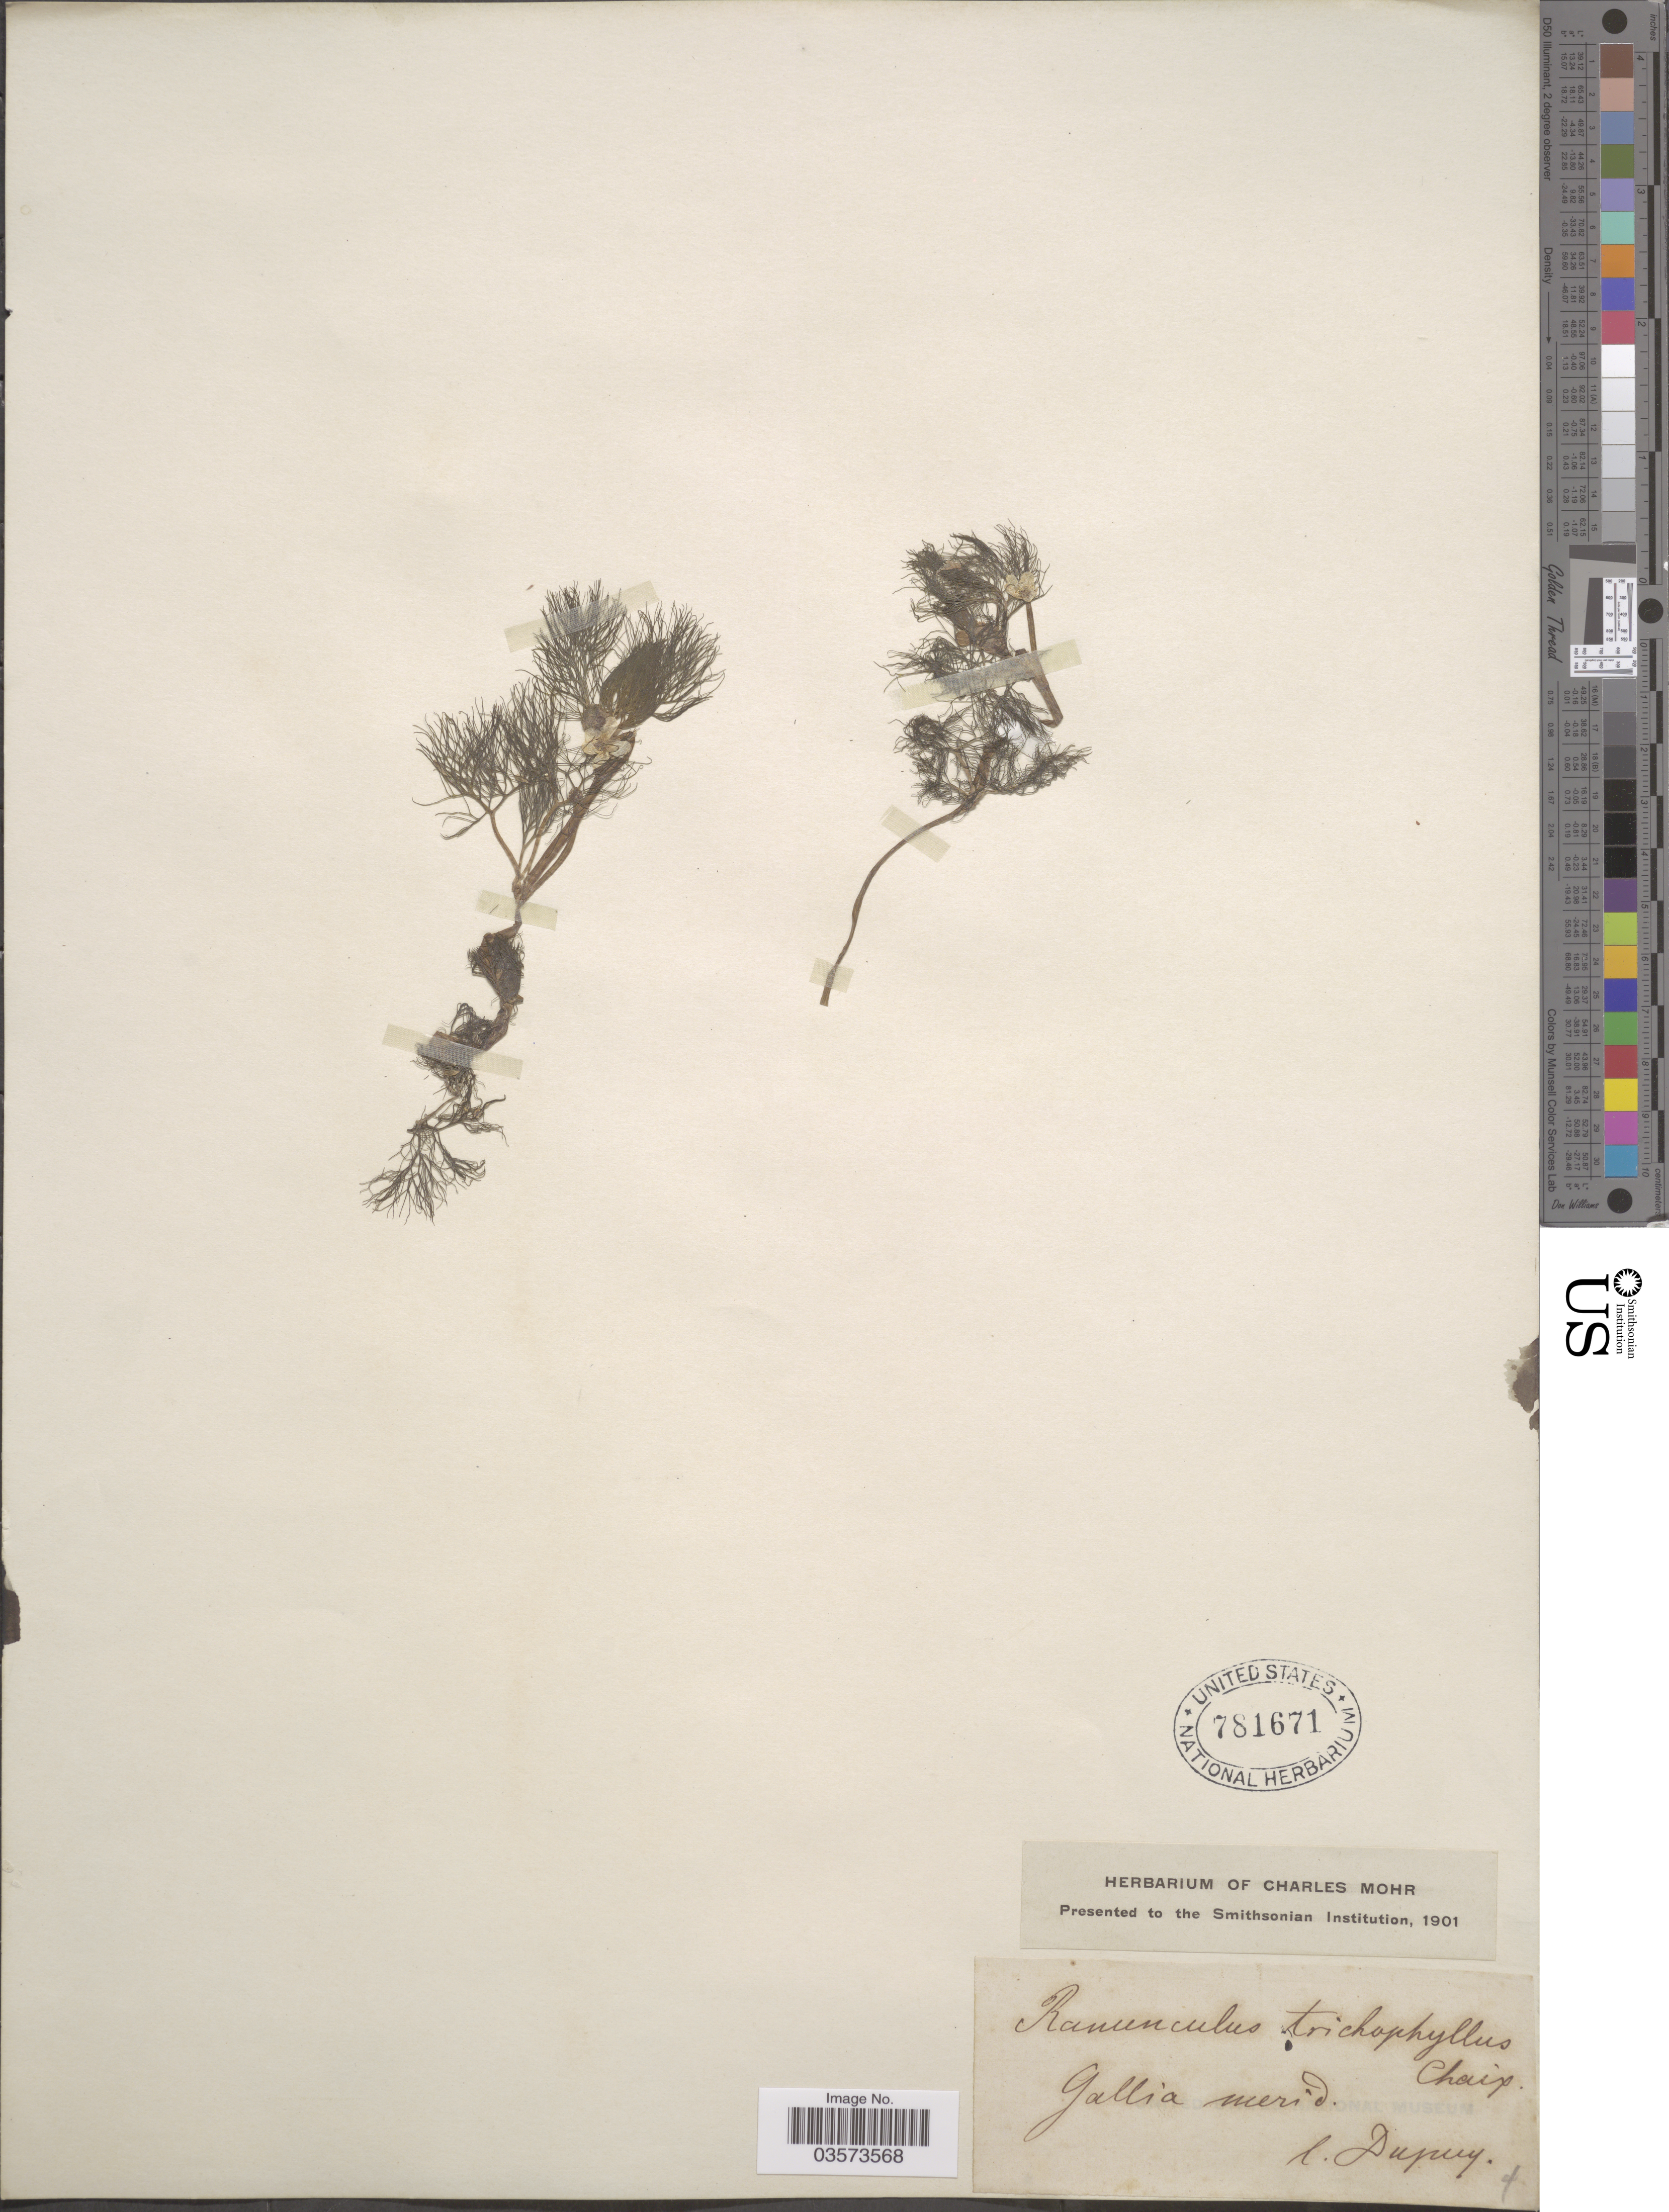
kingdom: Plantae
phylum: Tracheophyta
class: Magnoliopsida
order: Ranunculales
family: Ranunculaceae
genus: Ranunculus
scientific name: Ranunculus trichophyllus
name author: Chaix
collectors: DuPuy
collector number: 4*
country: France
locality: Gallia merid.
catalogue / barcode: US 781671